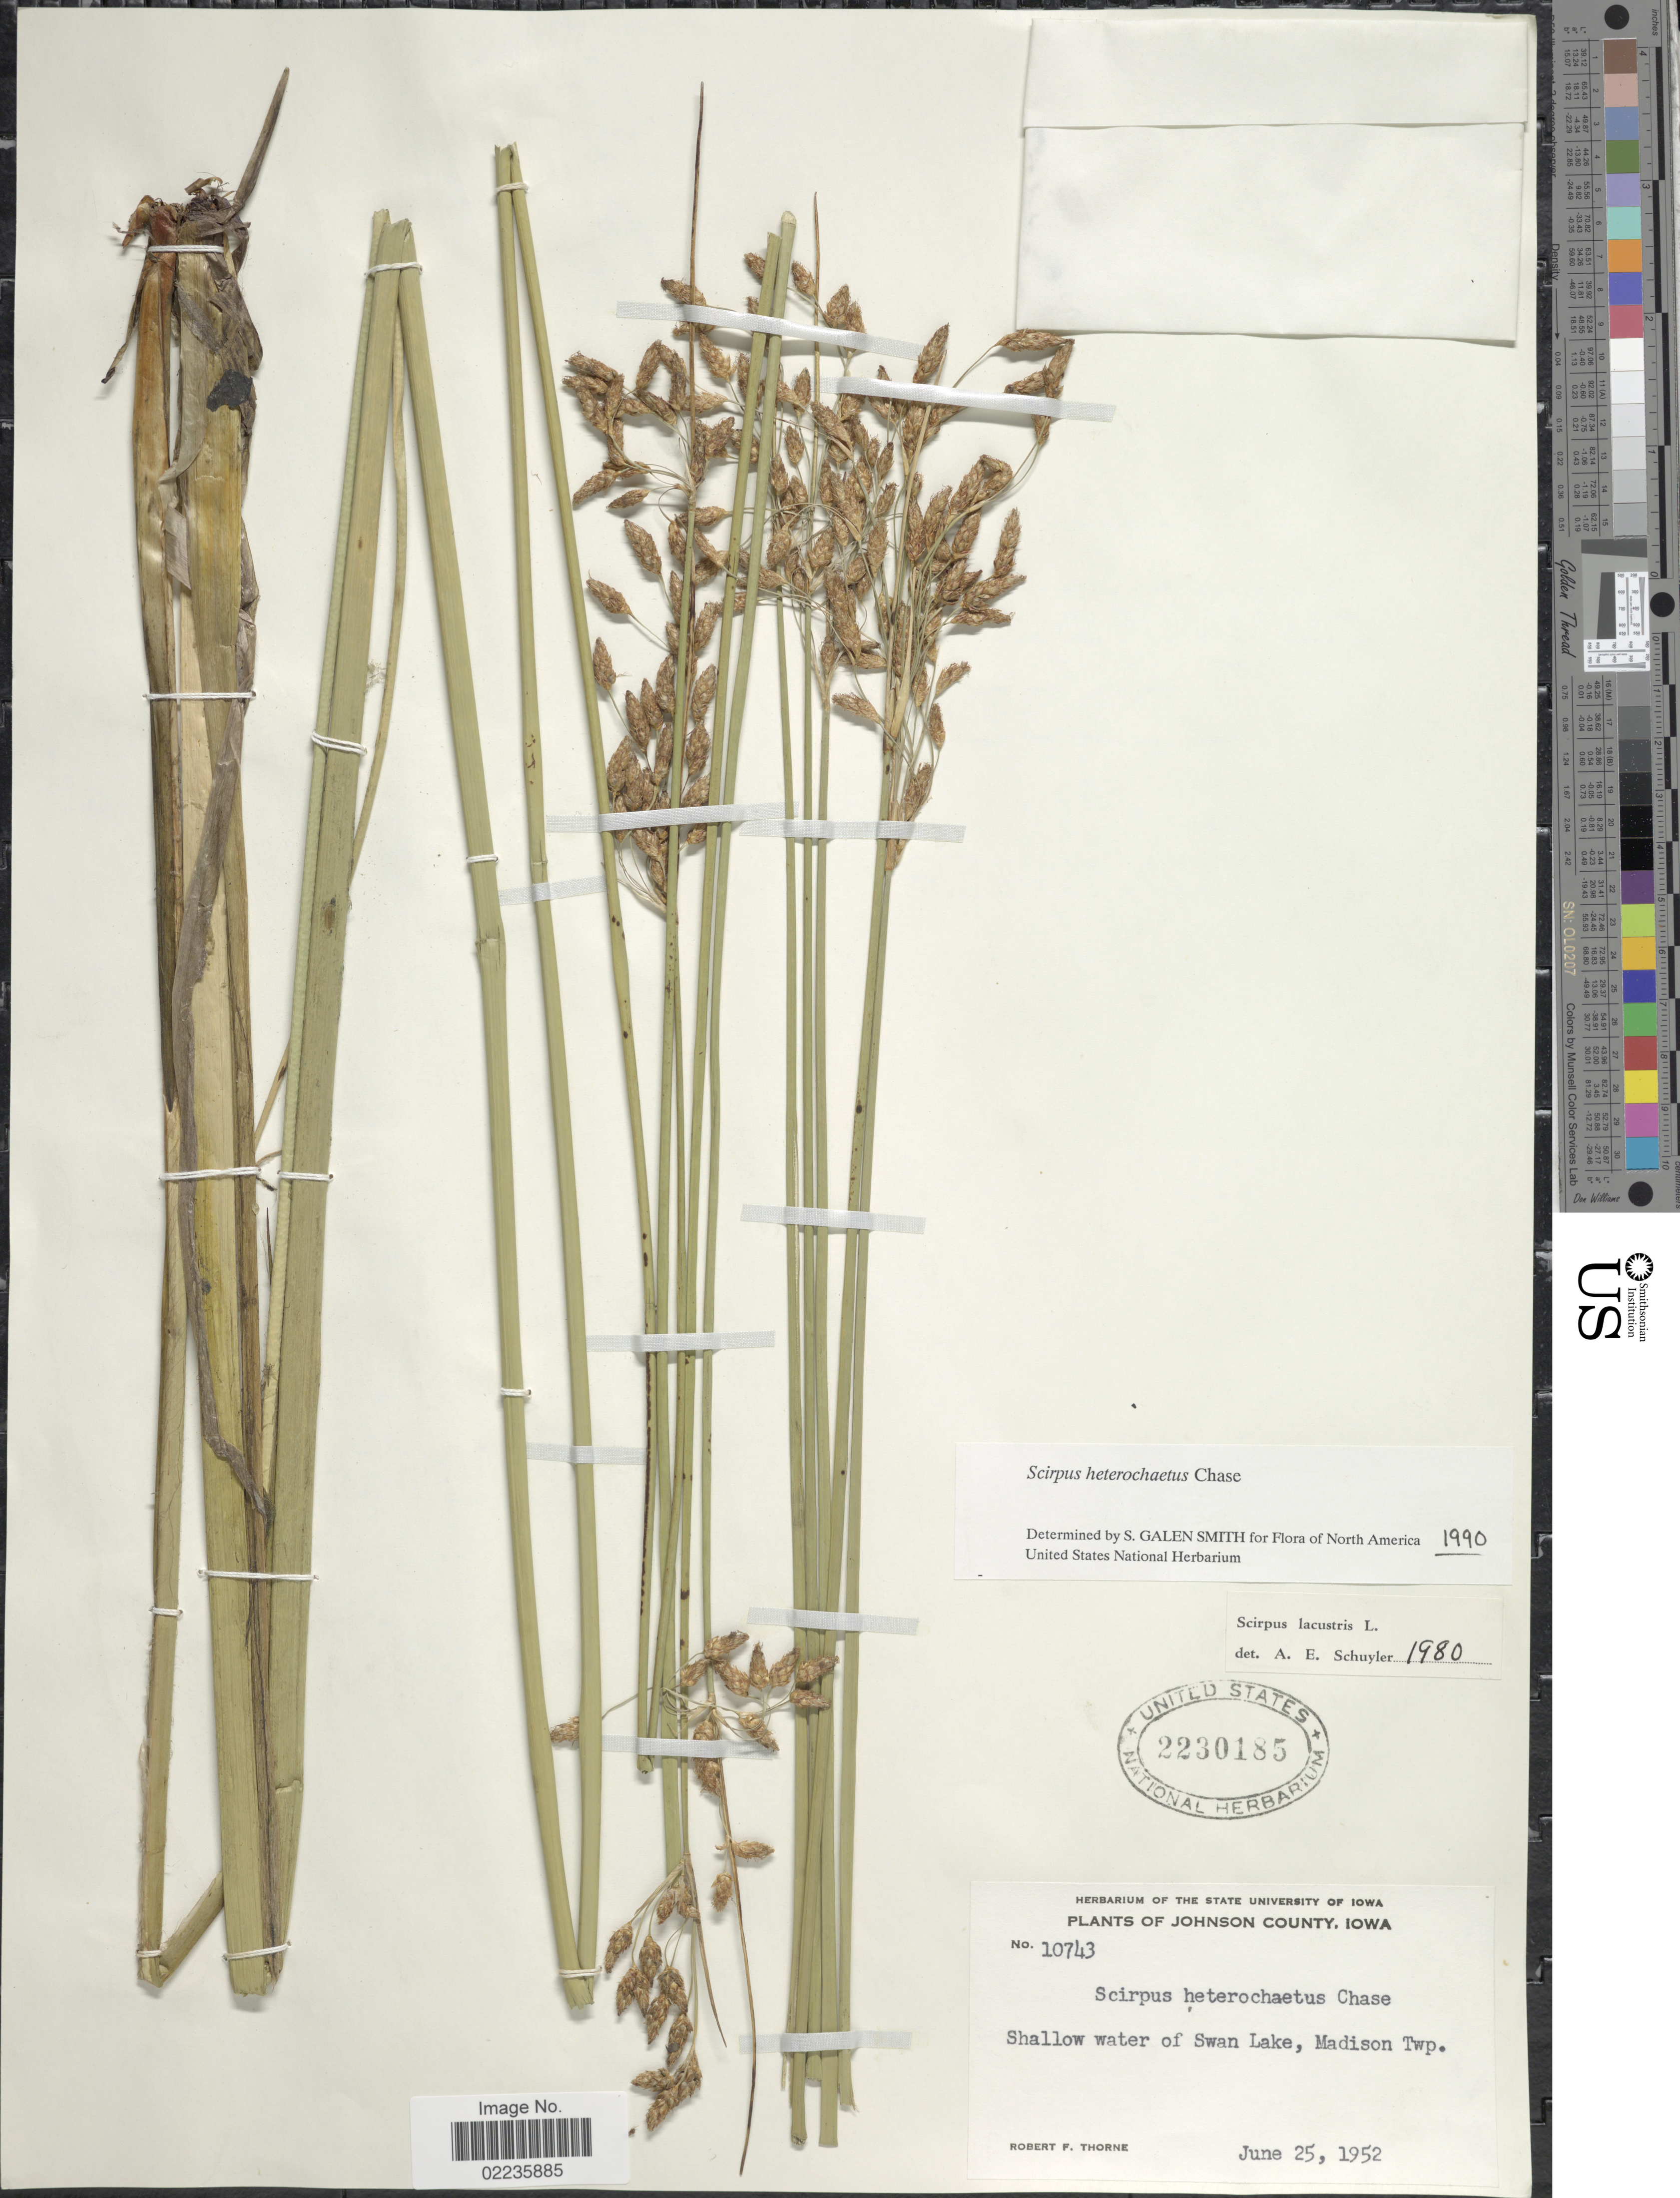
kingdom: Plantae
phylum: Tracheophyta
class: Liliopsida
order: Poales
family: Cyperaceae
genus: Schoenoplectus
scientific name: Schoenoplectus heterochaetus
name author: (Chase) Soják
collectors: R. F. Thorne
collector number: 10743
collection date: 1952-06-25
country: United States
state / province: Iowa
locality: Johnson County. Shallow water of Swan Lake, Madison Twp.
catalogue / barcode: US 2230185